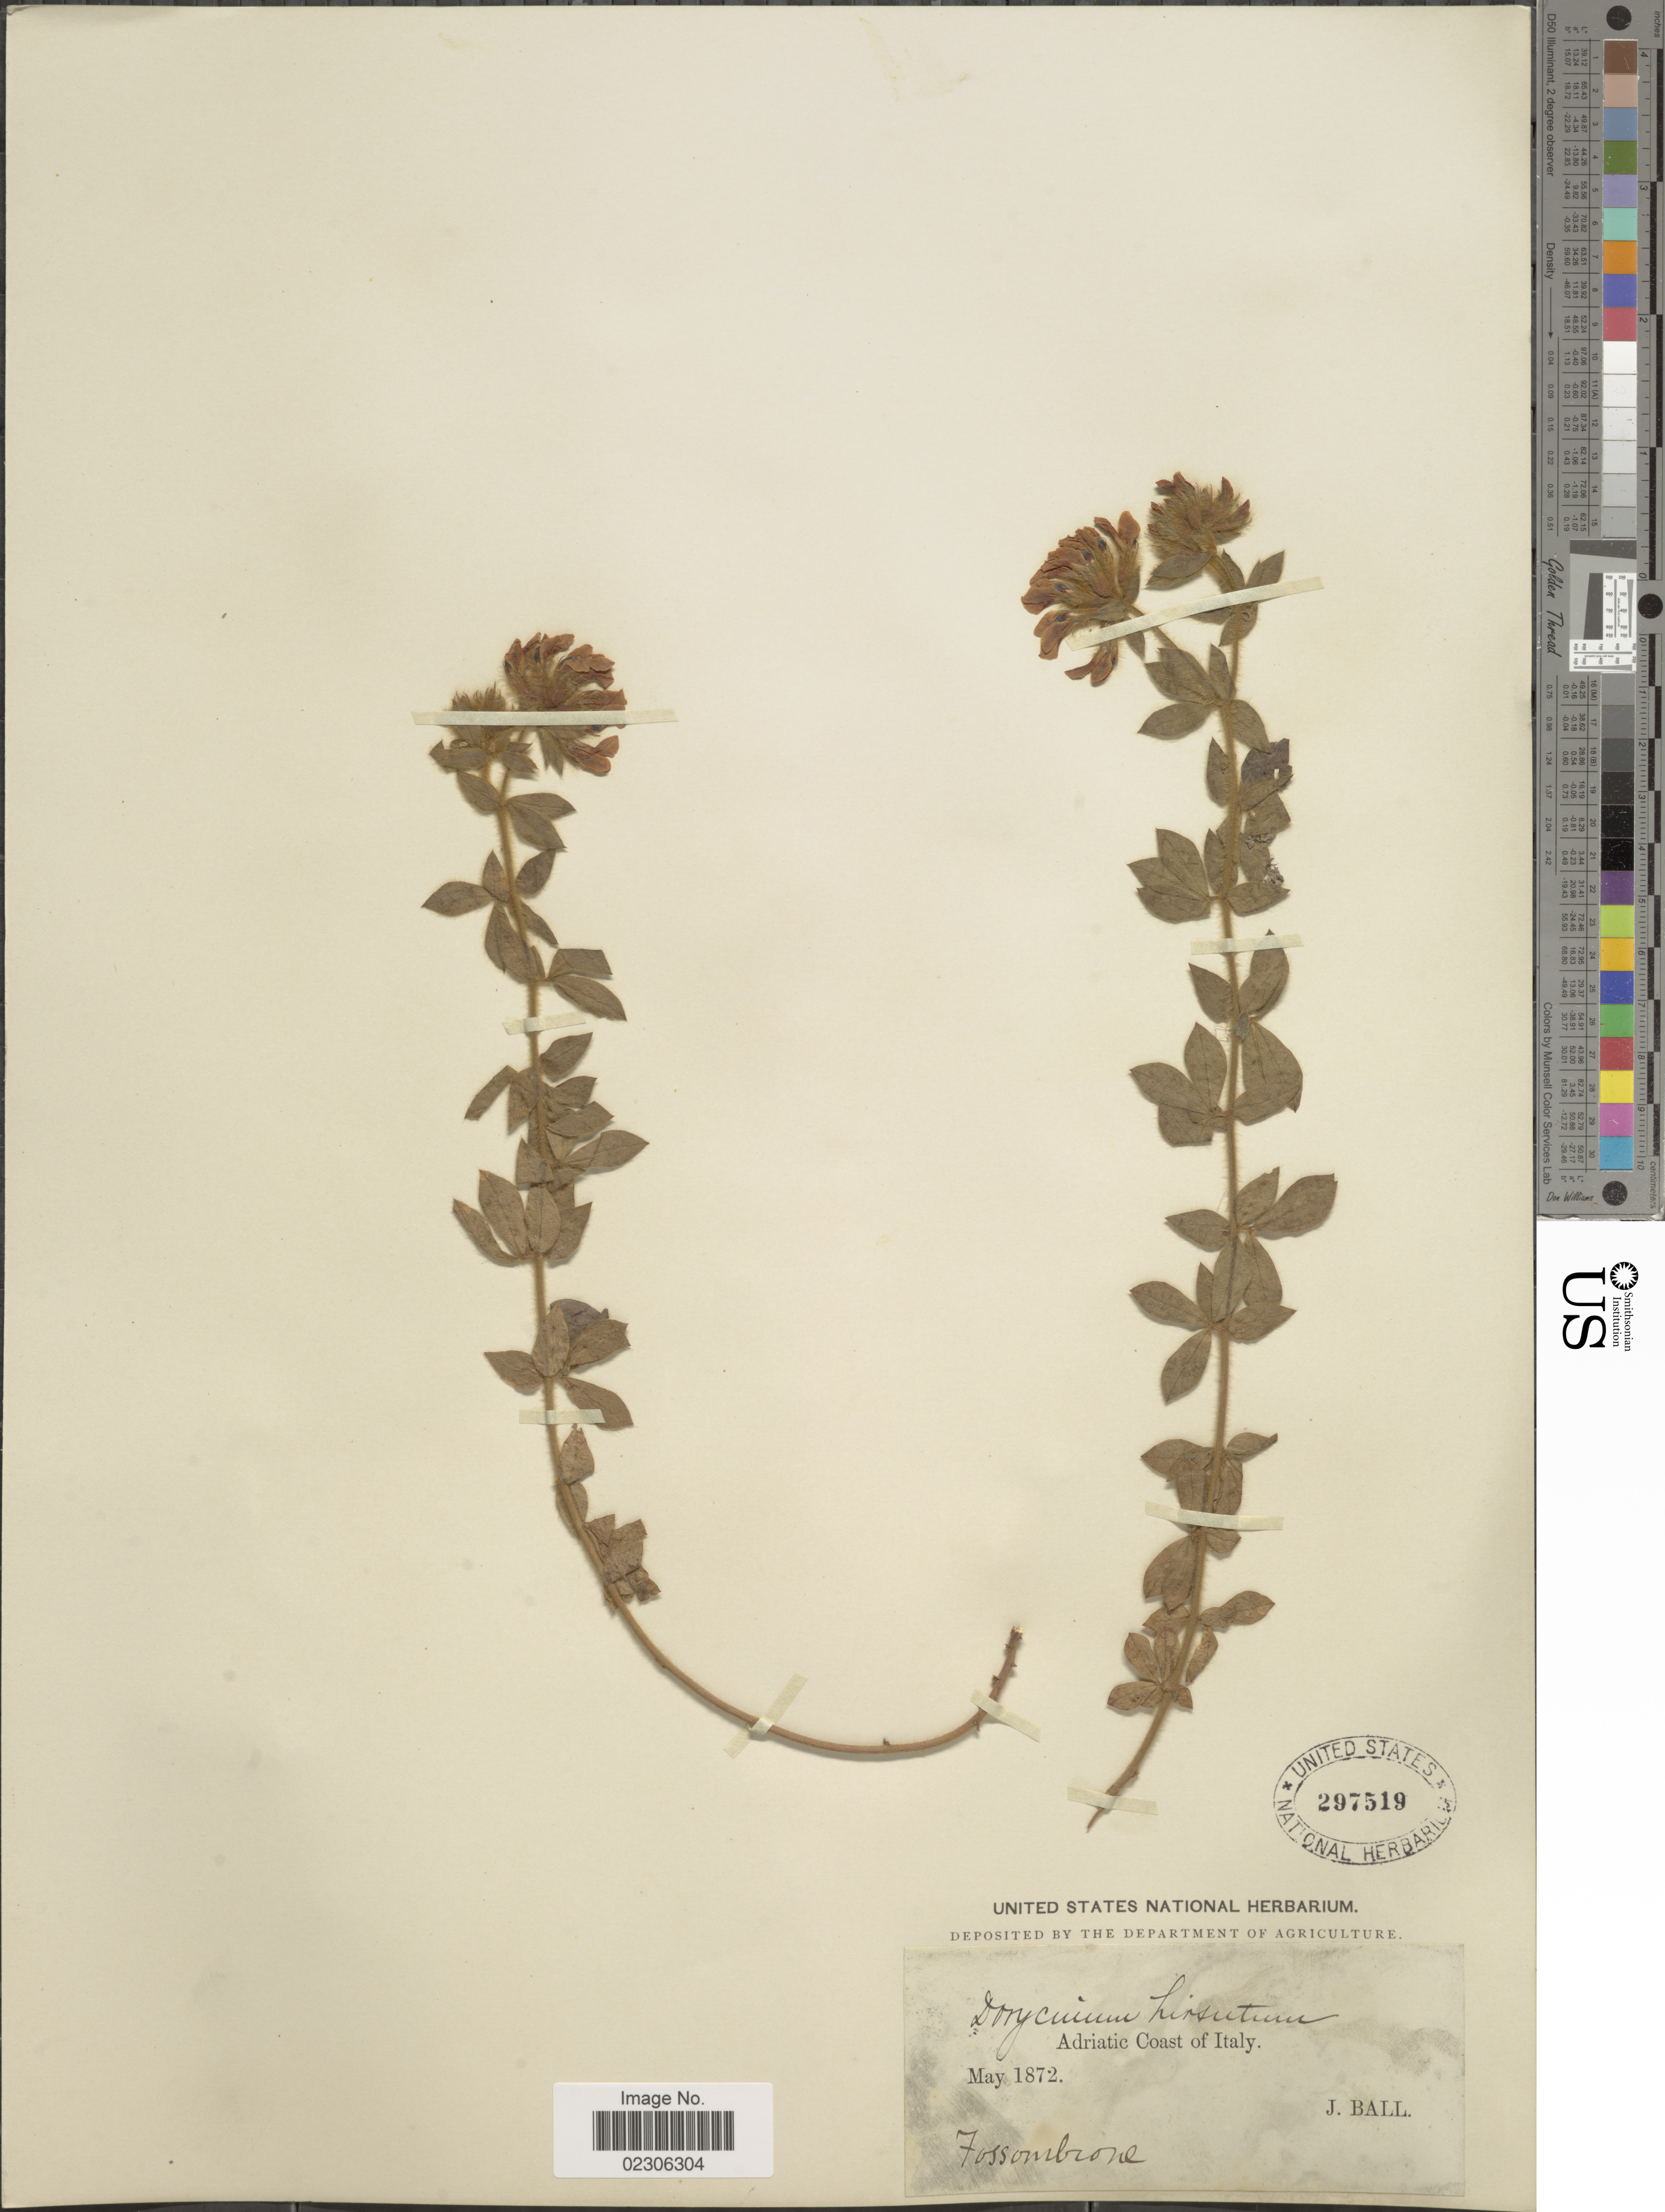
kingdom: Plantae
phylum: Tracheophyta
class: Magnoliopsida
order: Fabales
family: Fabaceae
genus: Dorycnium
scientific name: Dorycnium hirsutum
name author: (L.) Ser.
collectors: J. Ball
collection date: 1872-05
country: Italy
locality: Adriatic Coast of Italy, Fossombrone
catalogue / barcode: US 297519